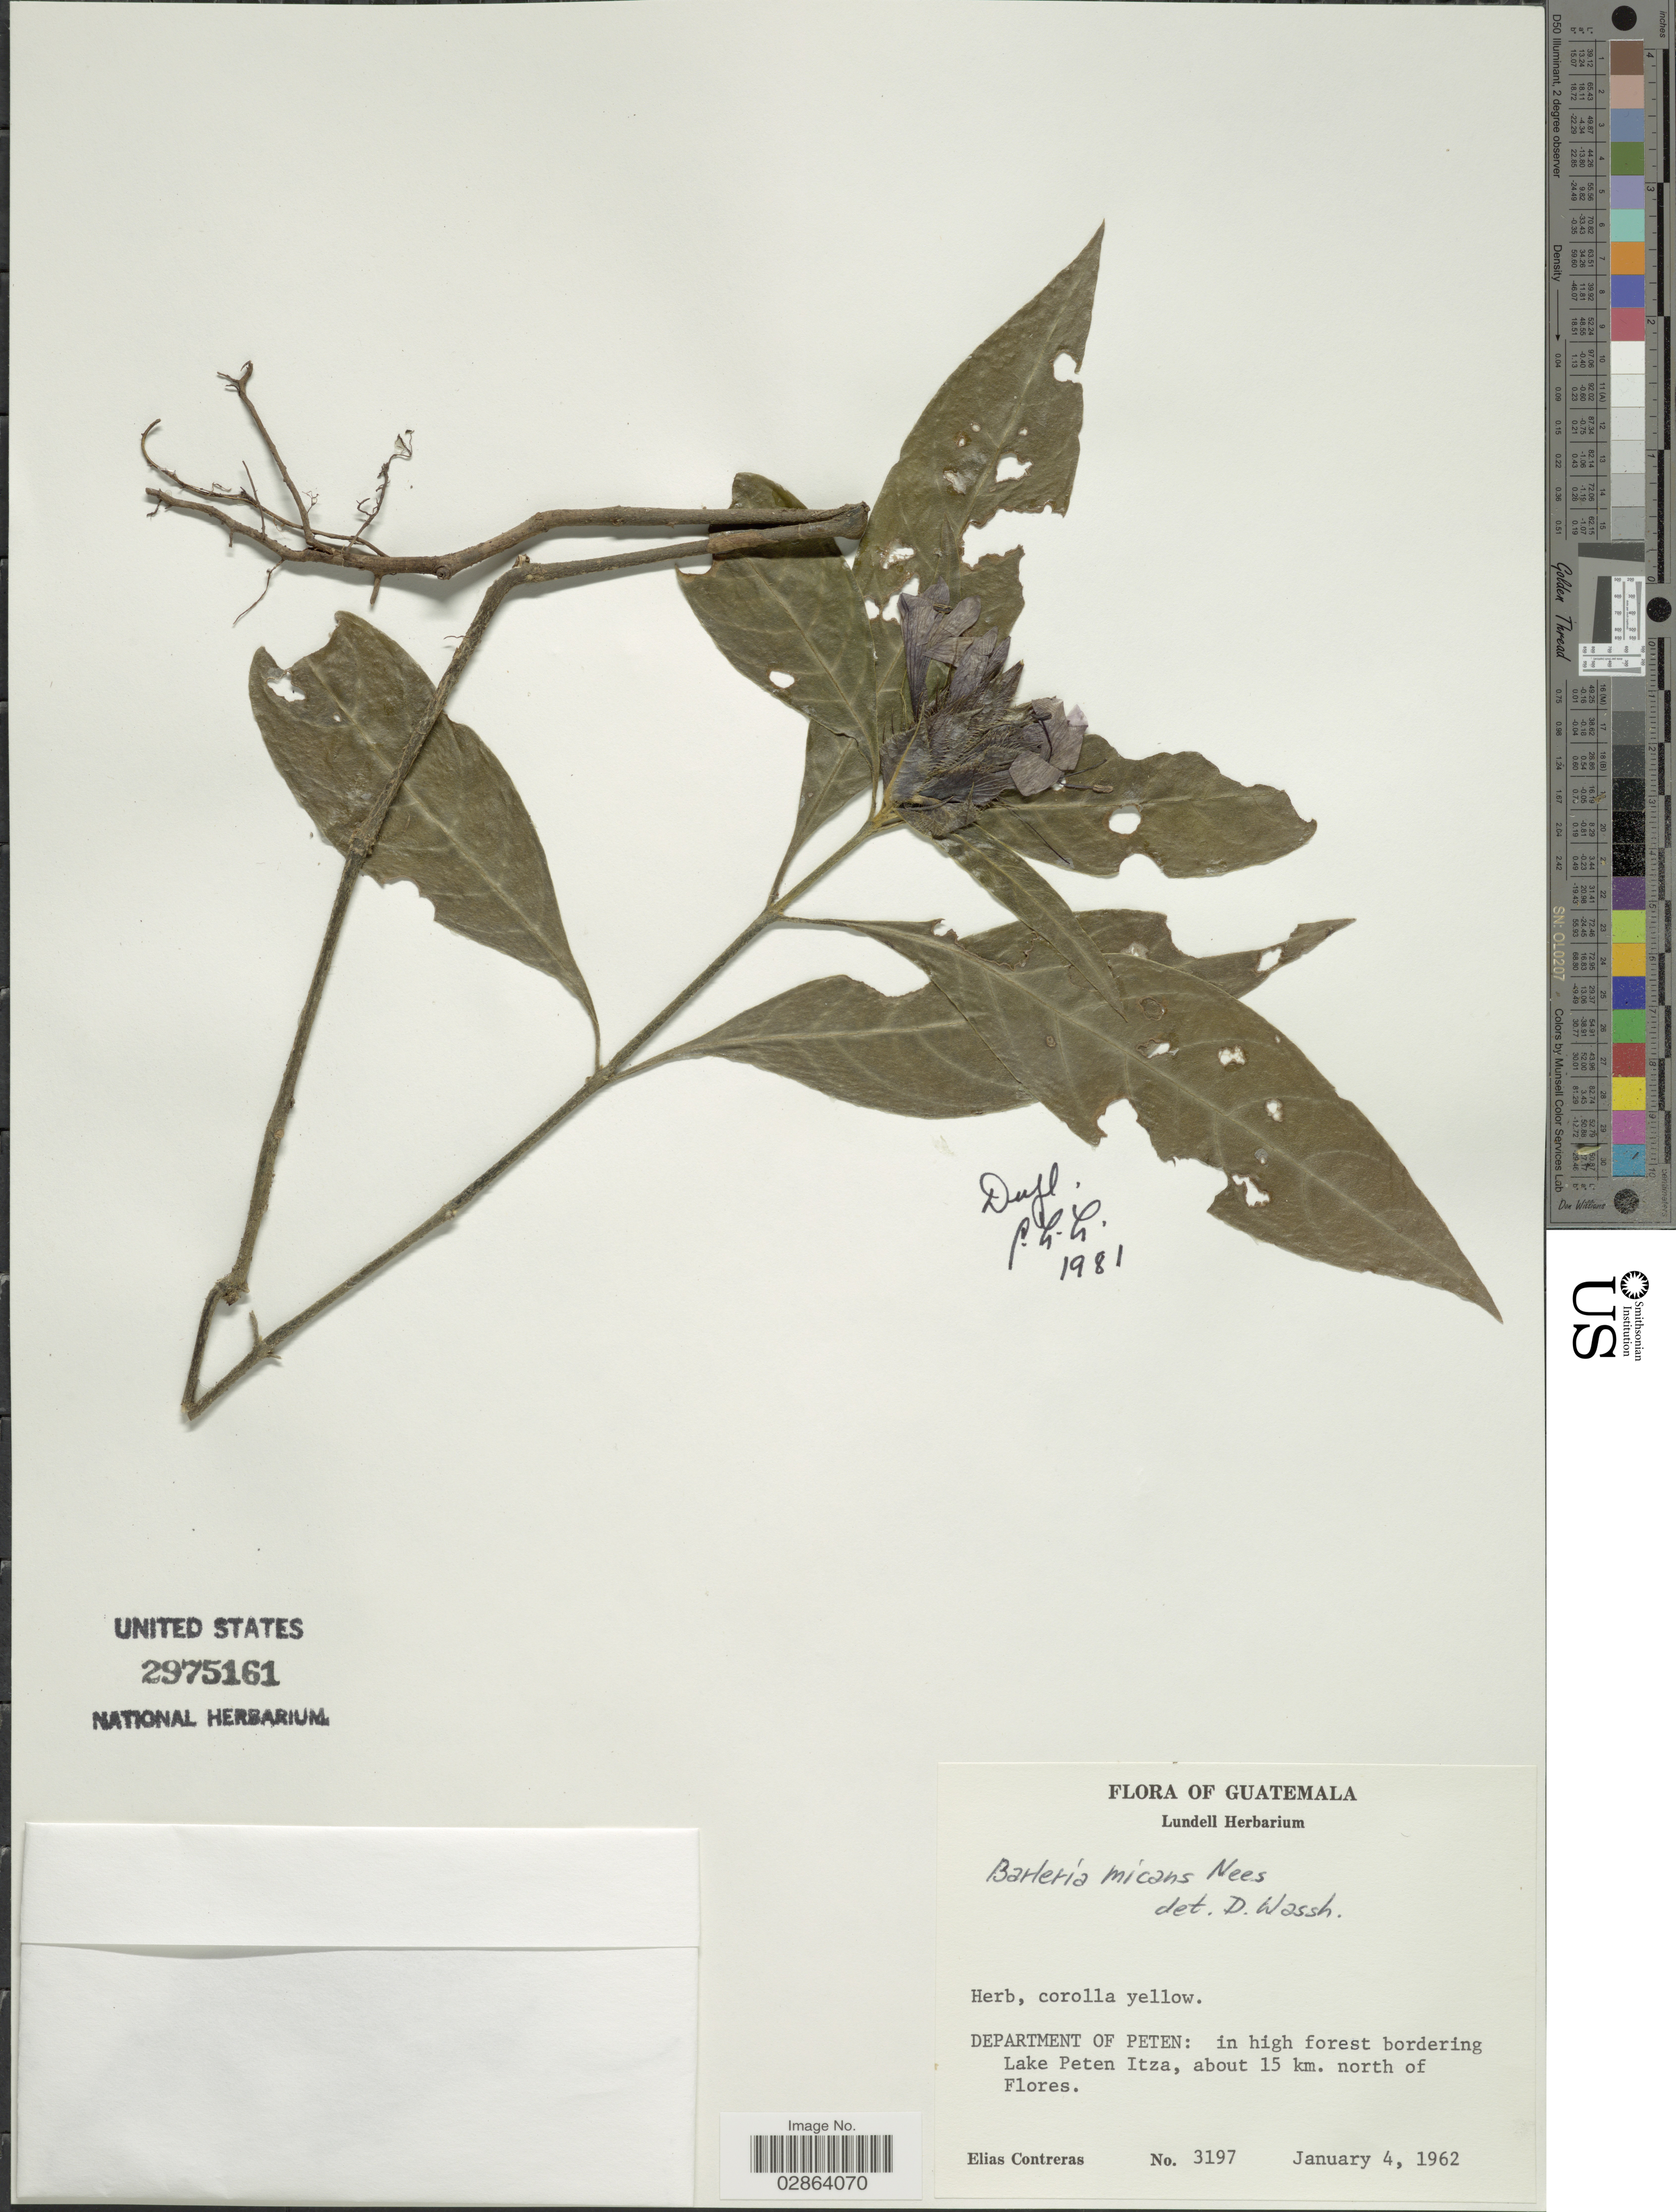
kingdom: Plantae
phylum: Tracheophyta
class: Magnoliopsida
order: Lamiales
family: Acanthaceae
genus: Barleria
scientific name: Barleria oenotheroides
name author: Dum. Cours.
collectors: E. Contreras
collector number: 3197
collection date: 1962-01-04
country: Guatemala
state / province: El Petén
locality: in high forest bordering Lake Peten Itza, about 15 km. north of Flores.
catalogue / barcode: US 2975161